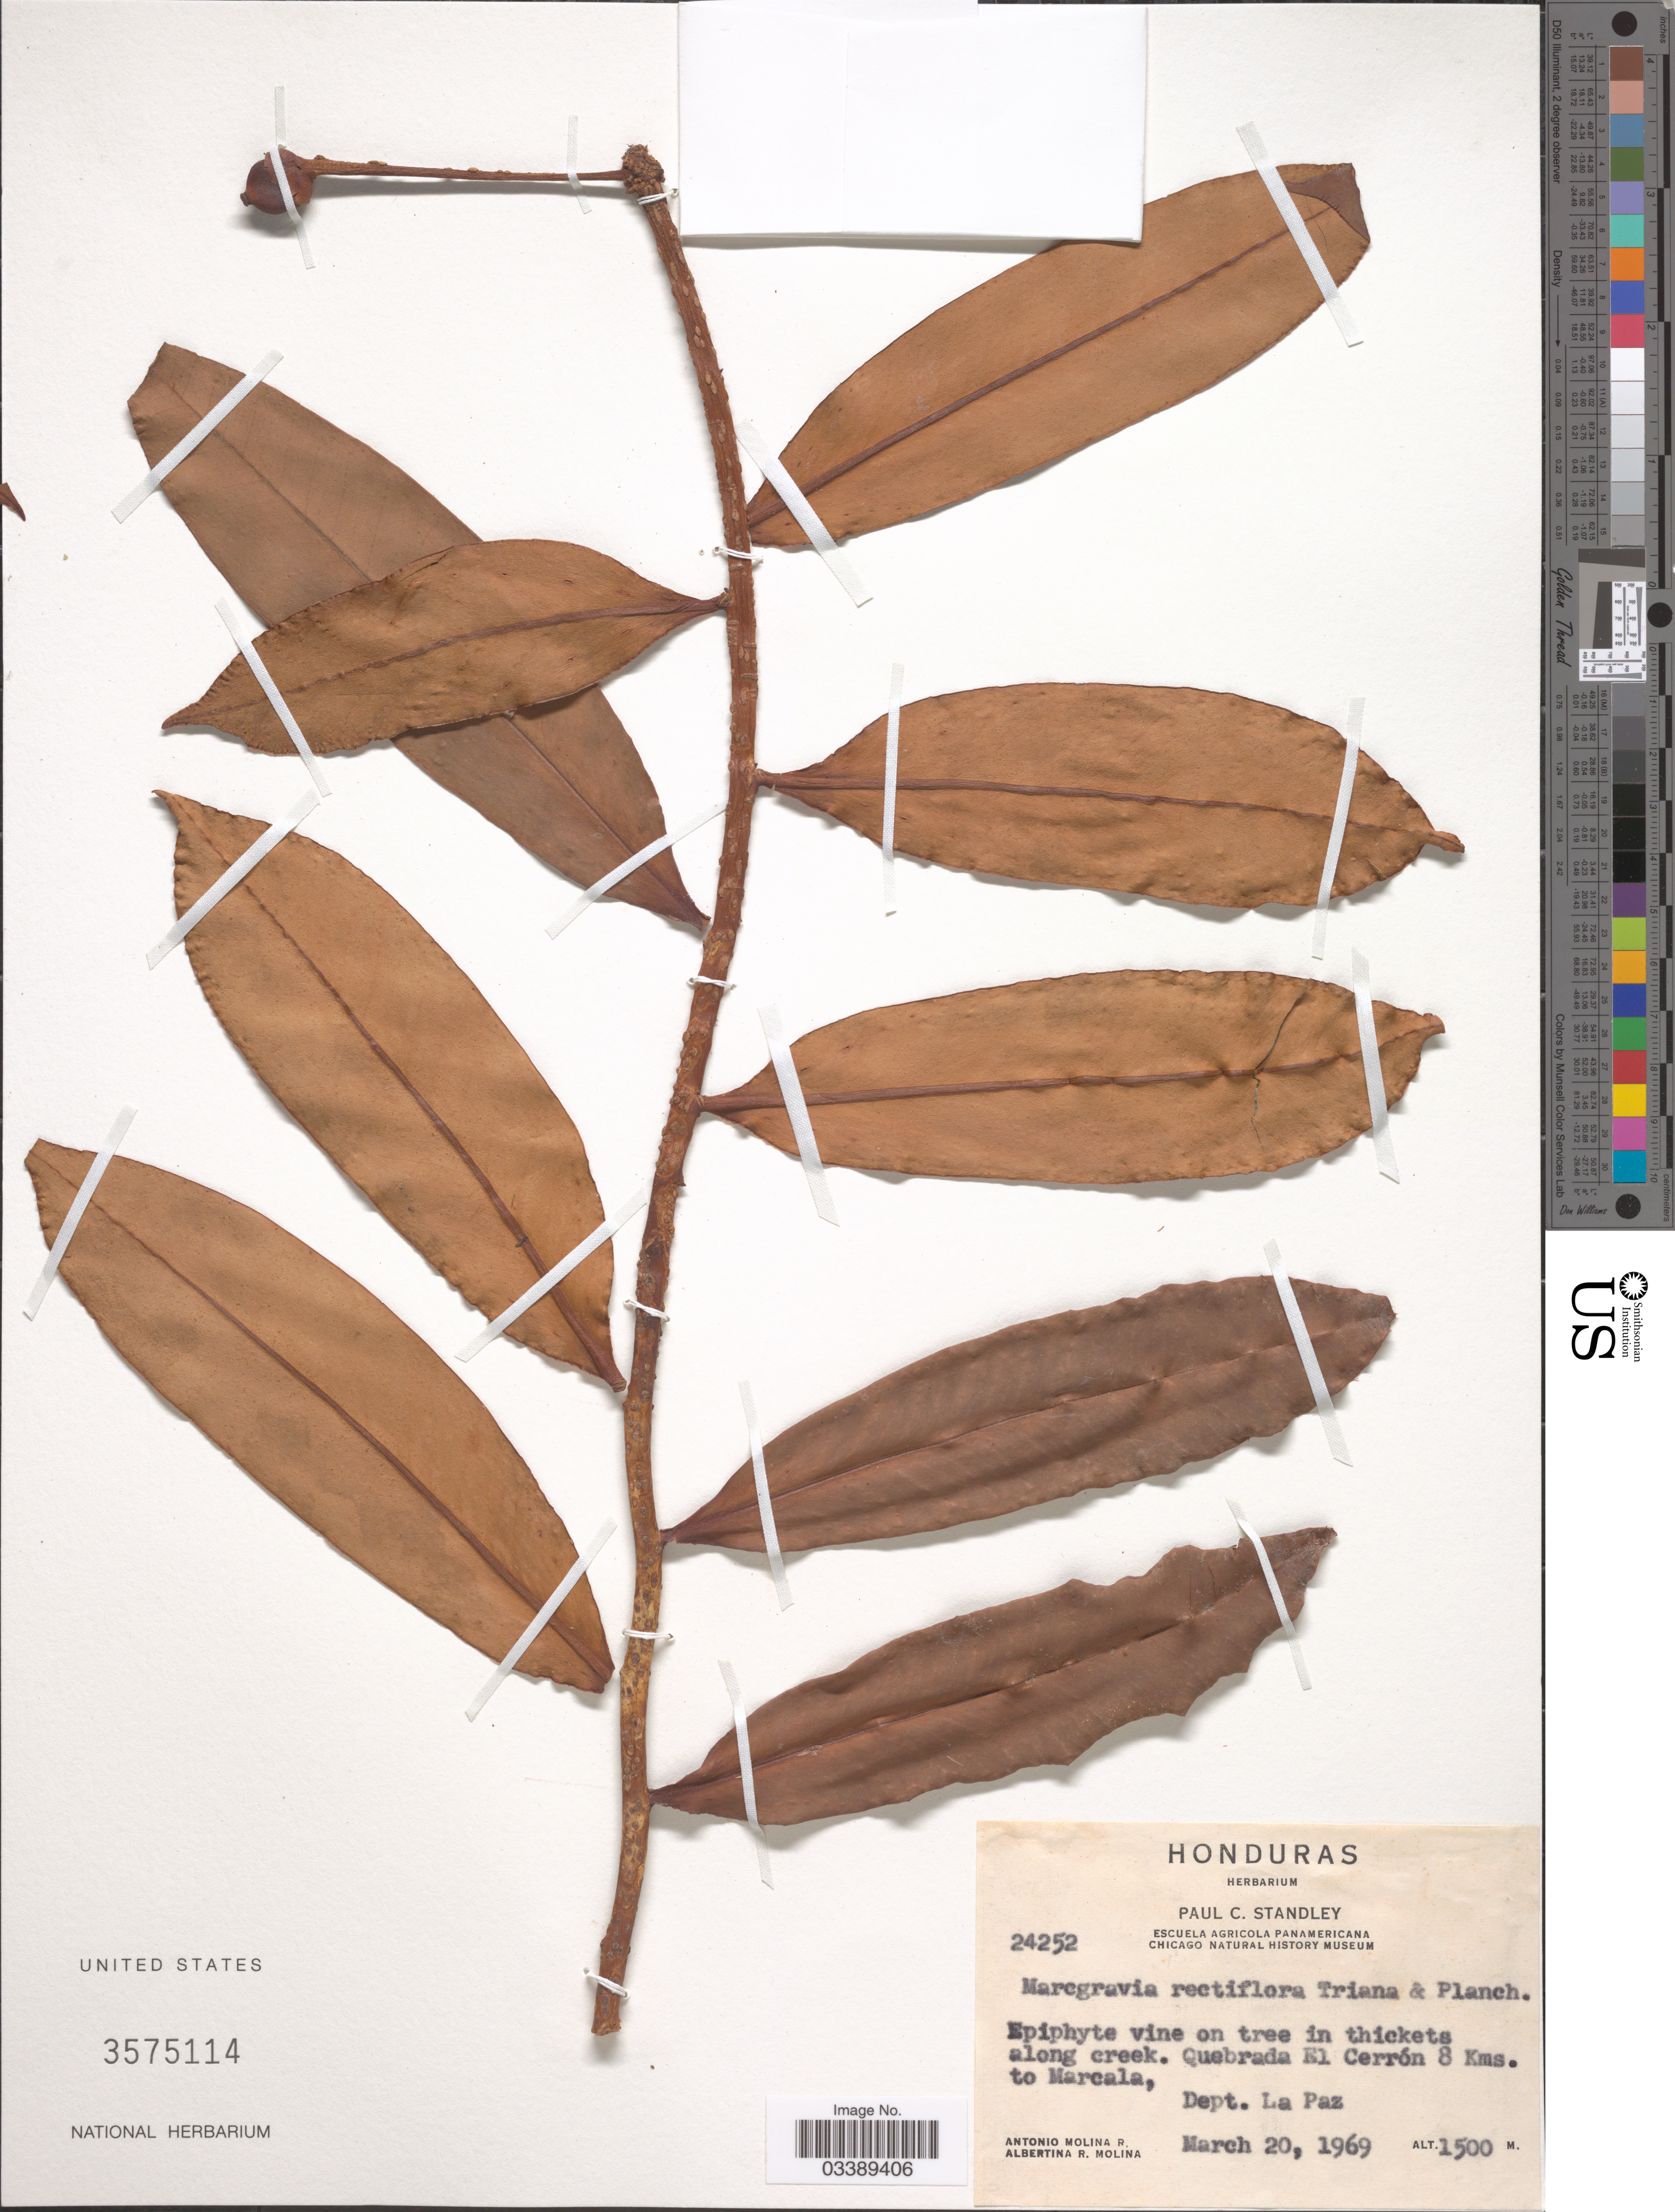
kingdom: Plantae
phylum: Tracheophyta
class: Magnoliopsida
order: Ericales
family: Marcgraviaceae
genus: Marcgravia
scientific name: Marcgravia rectiflora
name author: Triana & Planch.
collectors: A. Molina R. & A. R. Molina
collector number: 24252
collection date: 1969-03-20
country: Honduras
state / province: La Paz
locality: Quebrada El Cerrón 8 Kms. to Marcala, Dept. La Paz.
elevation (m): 1500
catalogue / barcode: US 3575114